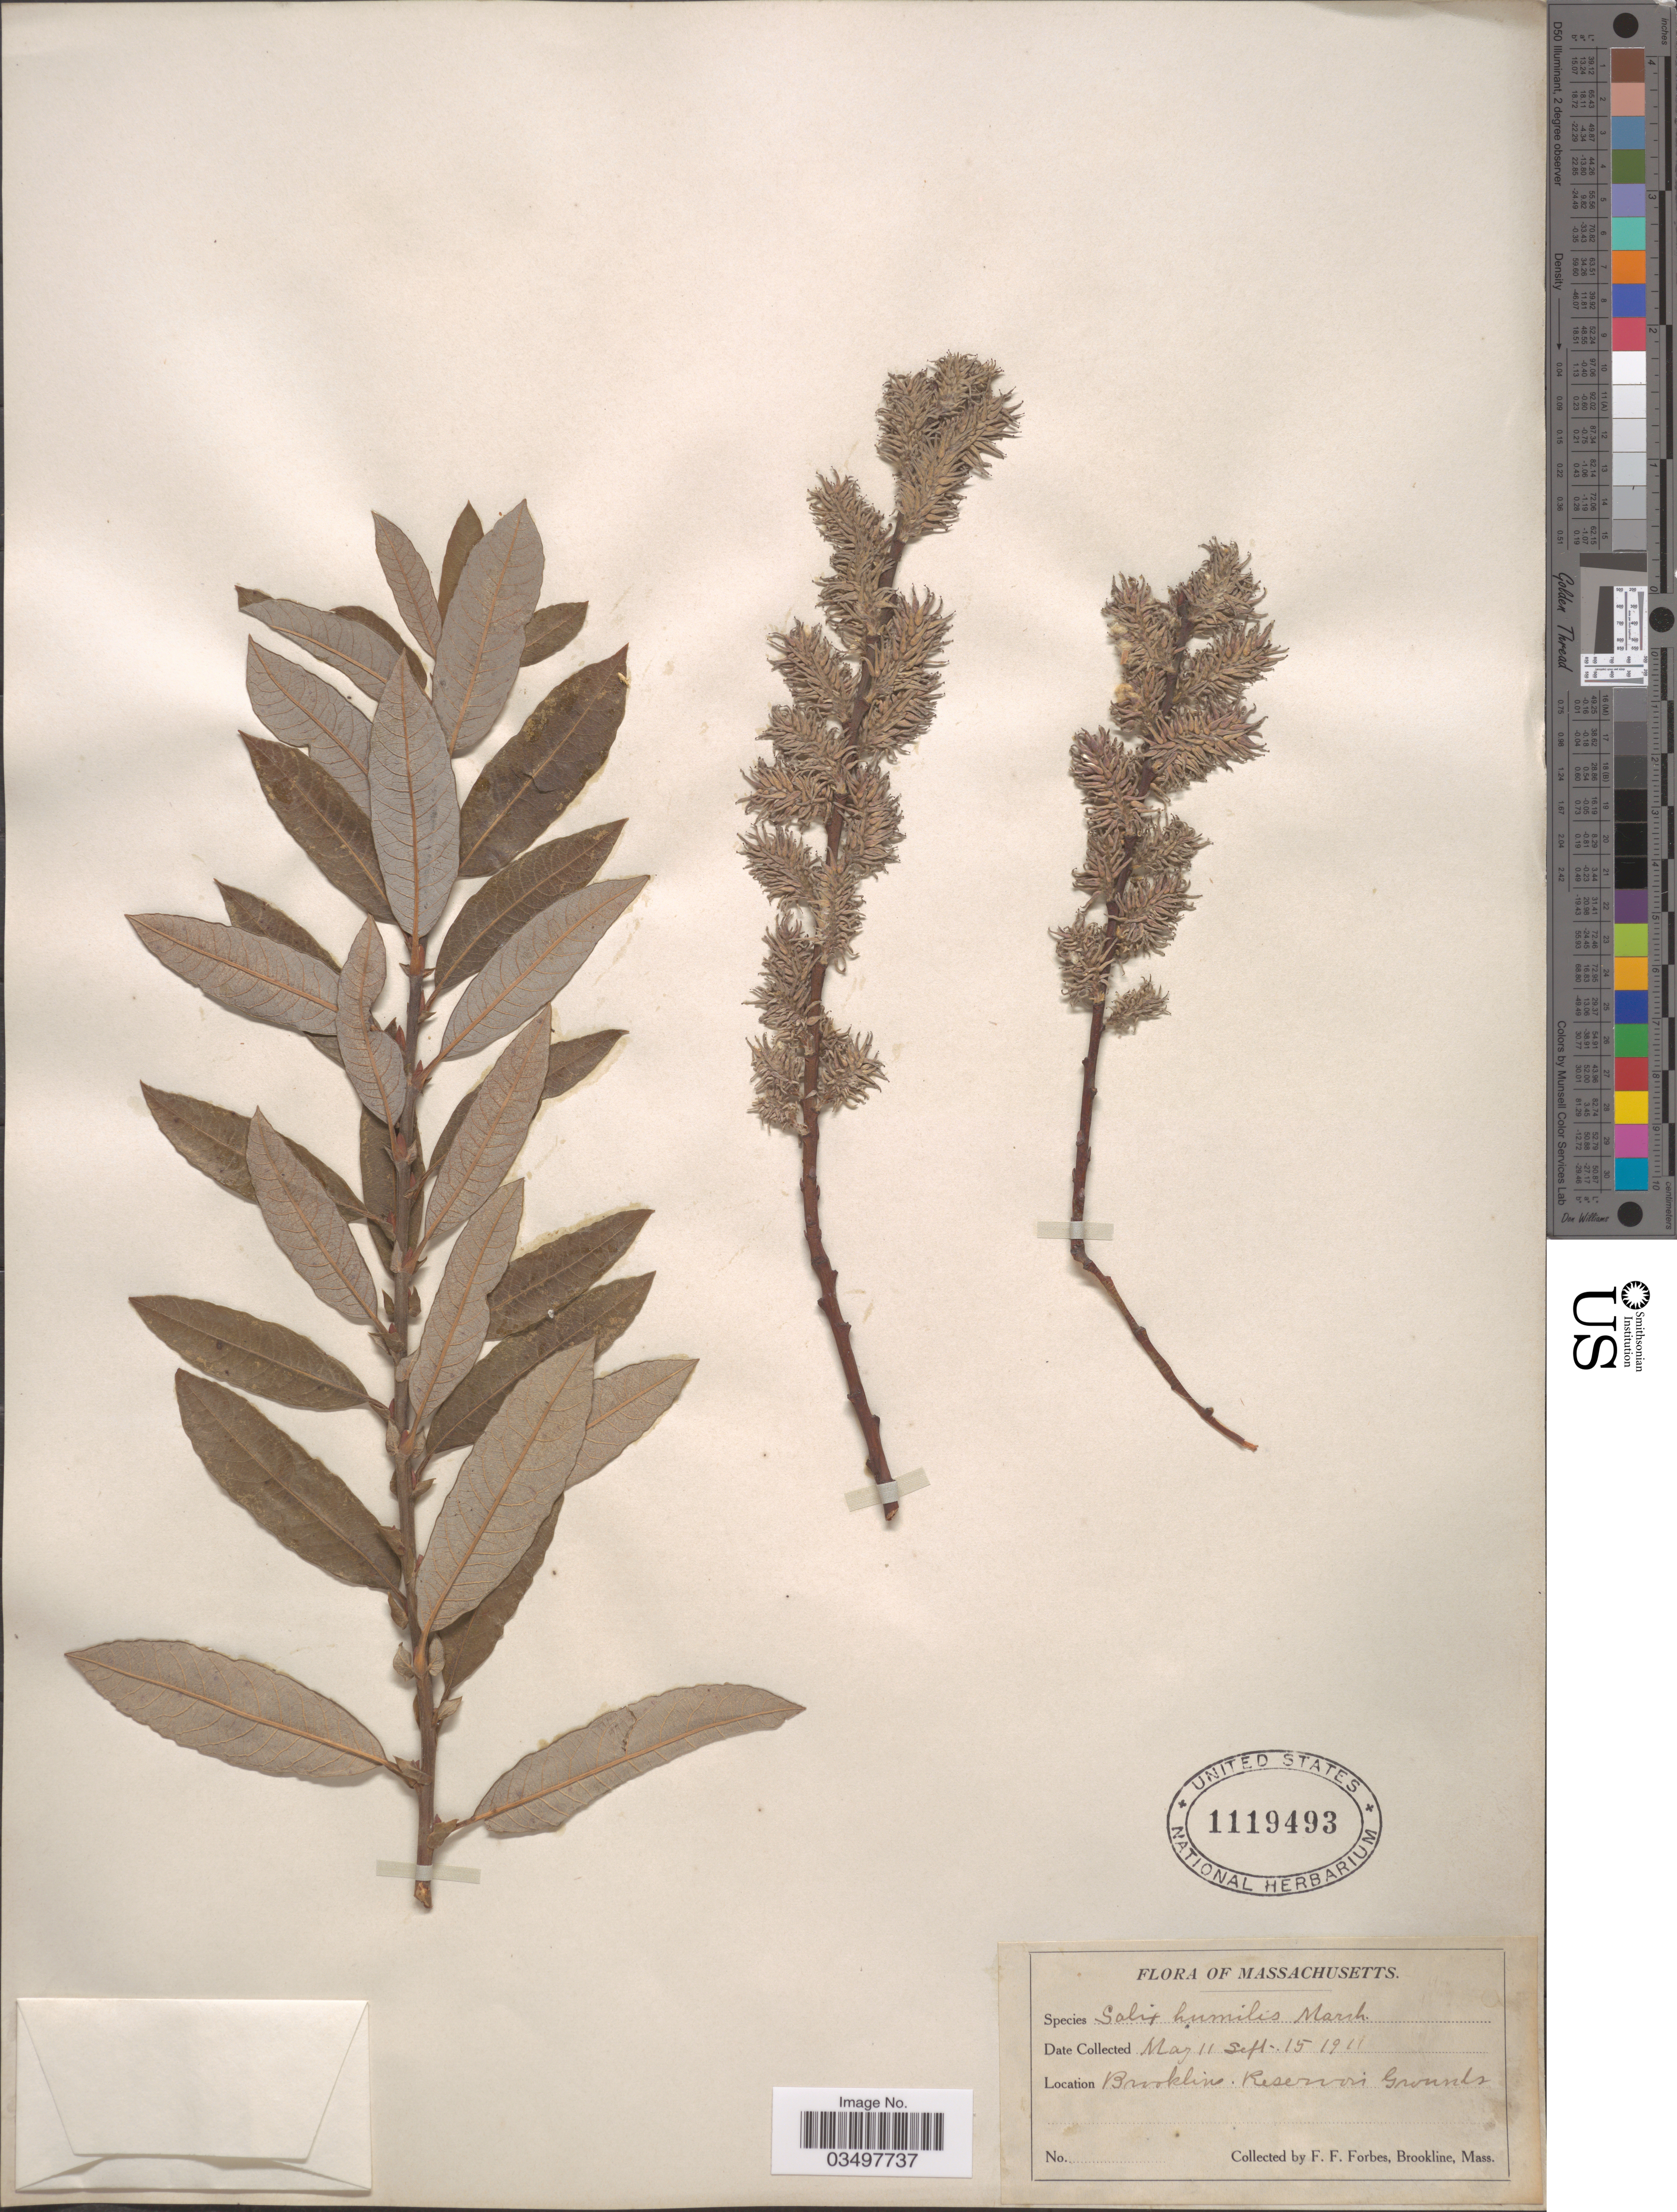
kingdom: Plantae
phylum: Tracheophyta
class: Magnoliopsida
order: Malpighiales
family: Salicaceae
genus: Salix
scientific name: Salix humilis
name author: Marshall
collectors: F. Forbes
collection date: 1911-05-11/1911-09-15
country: United States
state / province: Massachusetts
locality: Brookline. Reservoir Grounds.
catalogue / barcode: US 1119493